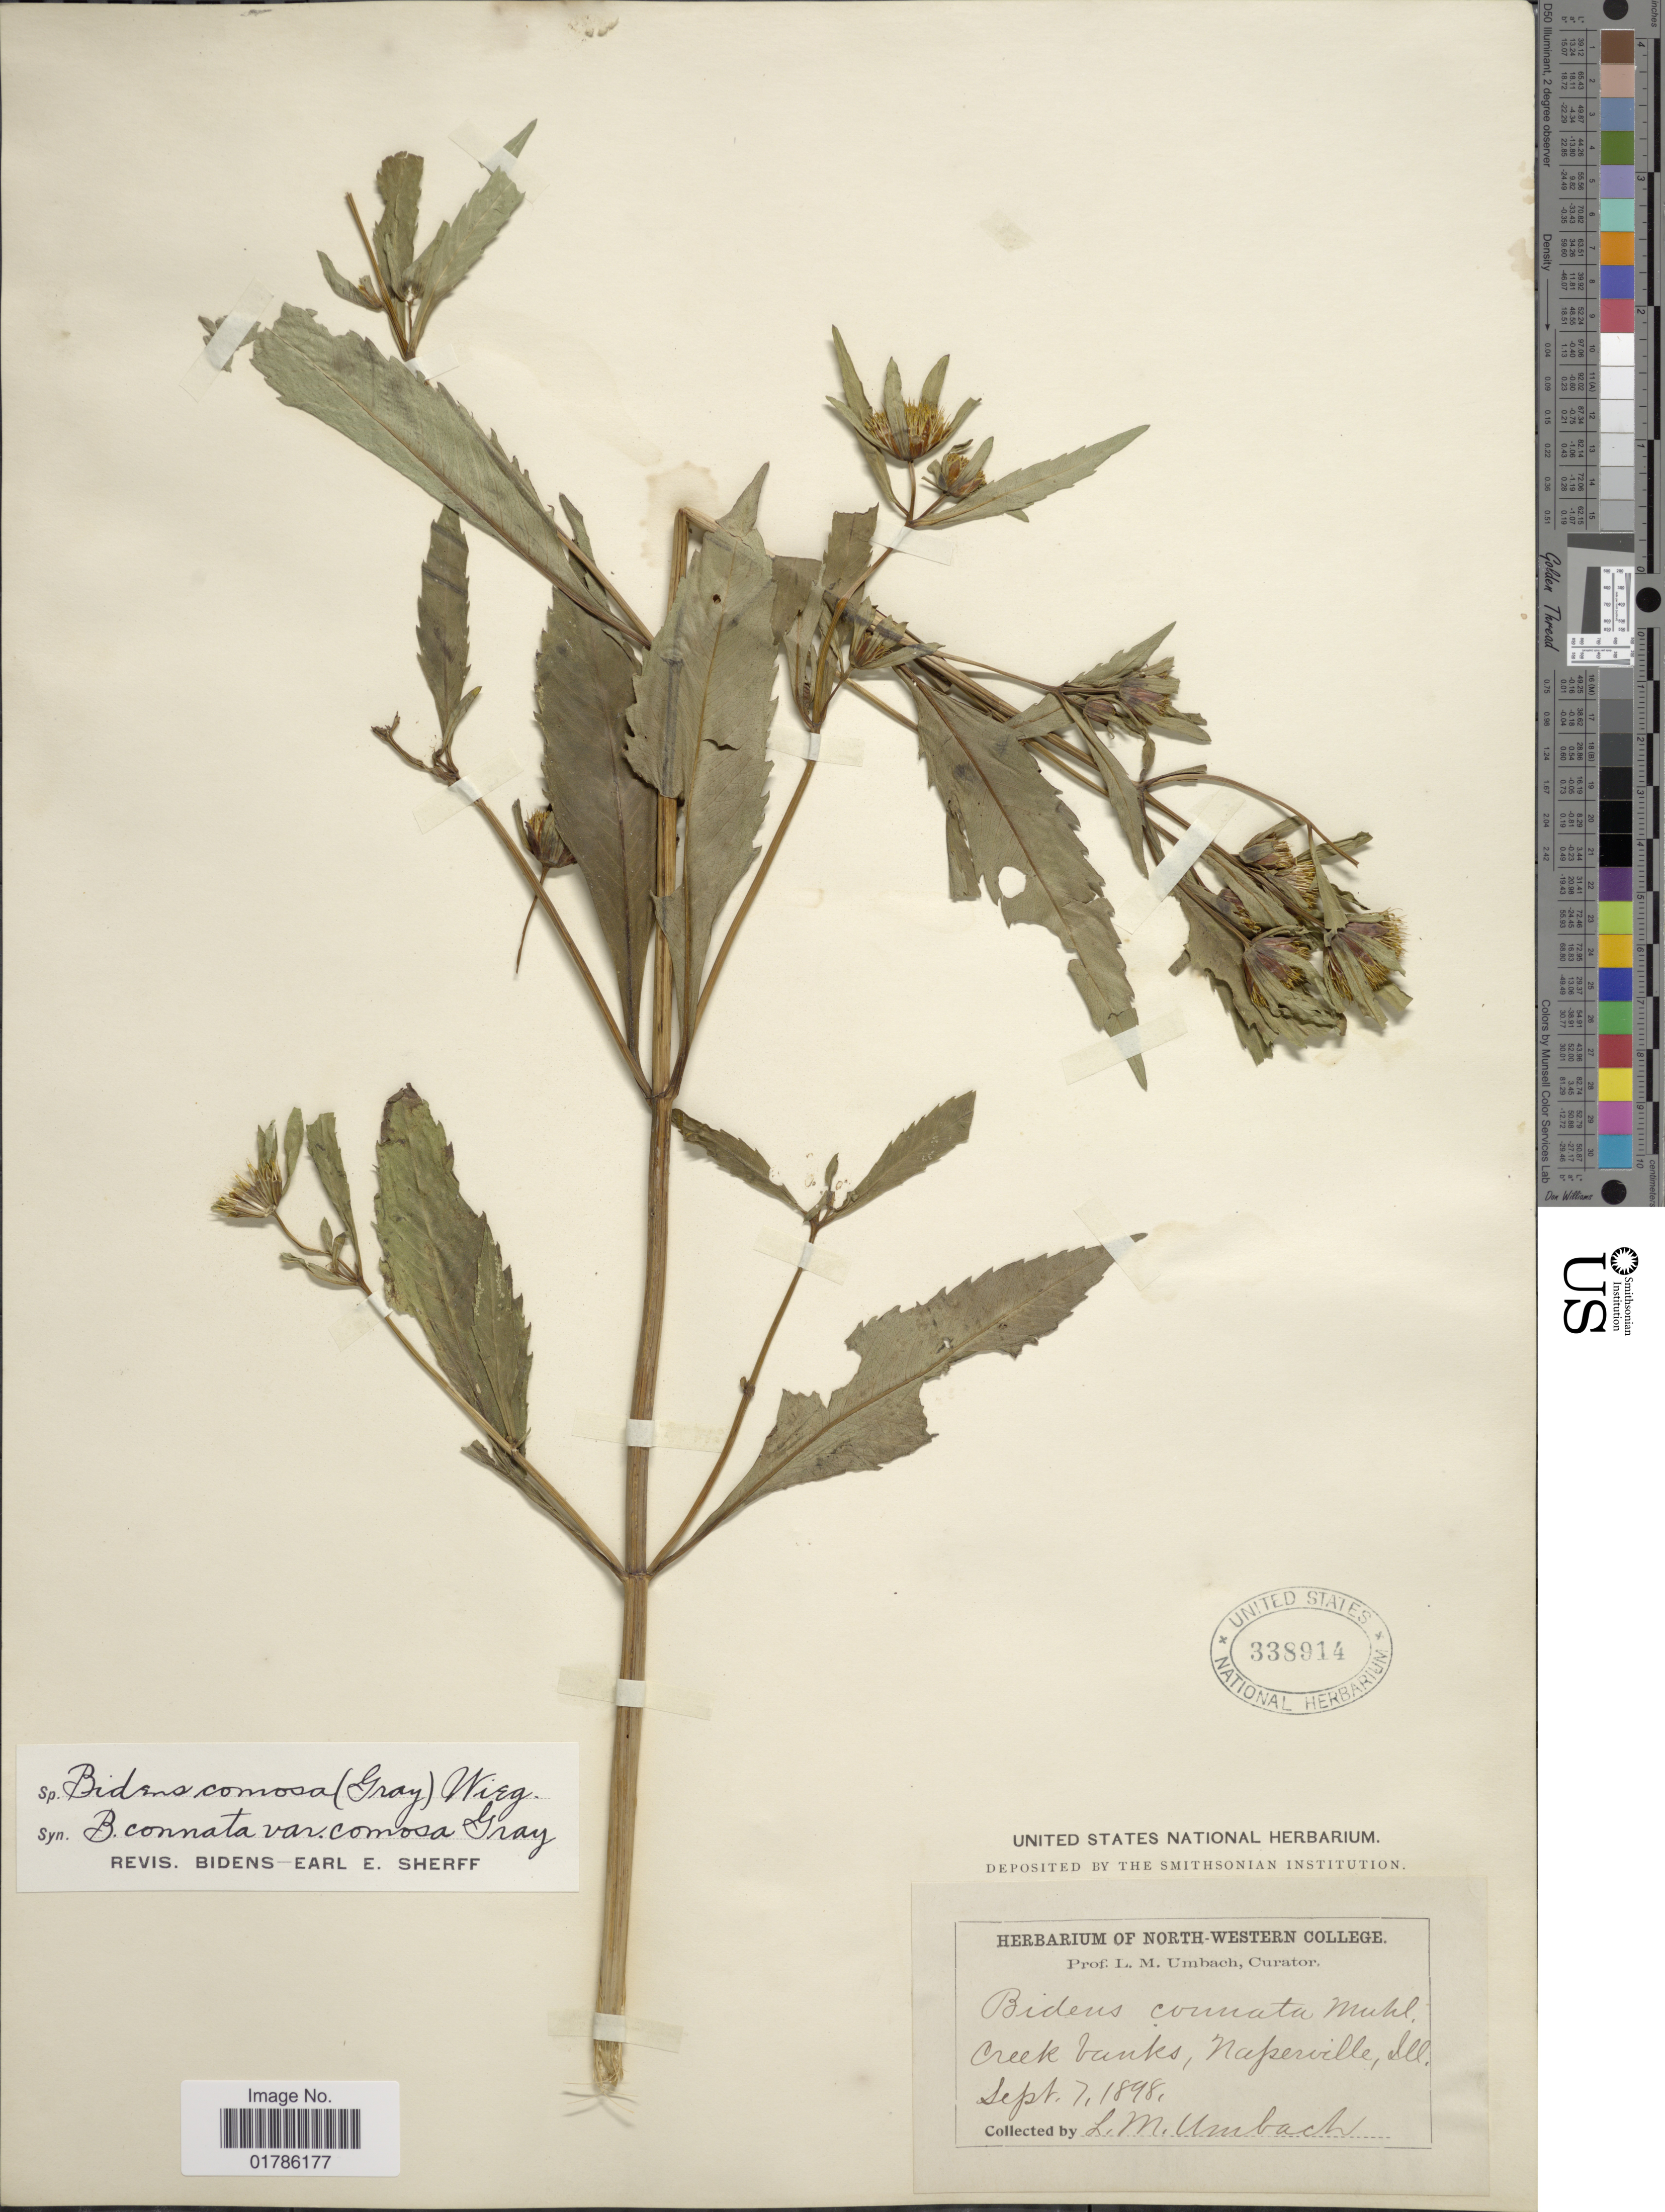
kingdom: Plantae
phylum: Tracheophyta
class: Magnoliopsida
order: Asterales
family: Asteraceae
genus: Bidens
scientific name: Bidens comosa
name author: (A. Gray) Wiegand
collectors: L. M. Umbach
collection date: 1898-09-07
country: United States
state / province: Illinois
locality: Naperville, Ill.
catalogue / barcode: US 338914